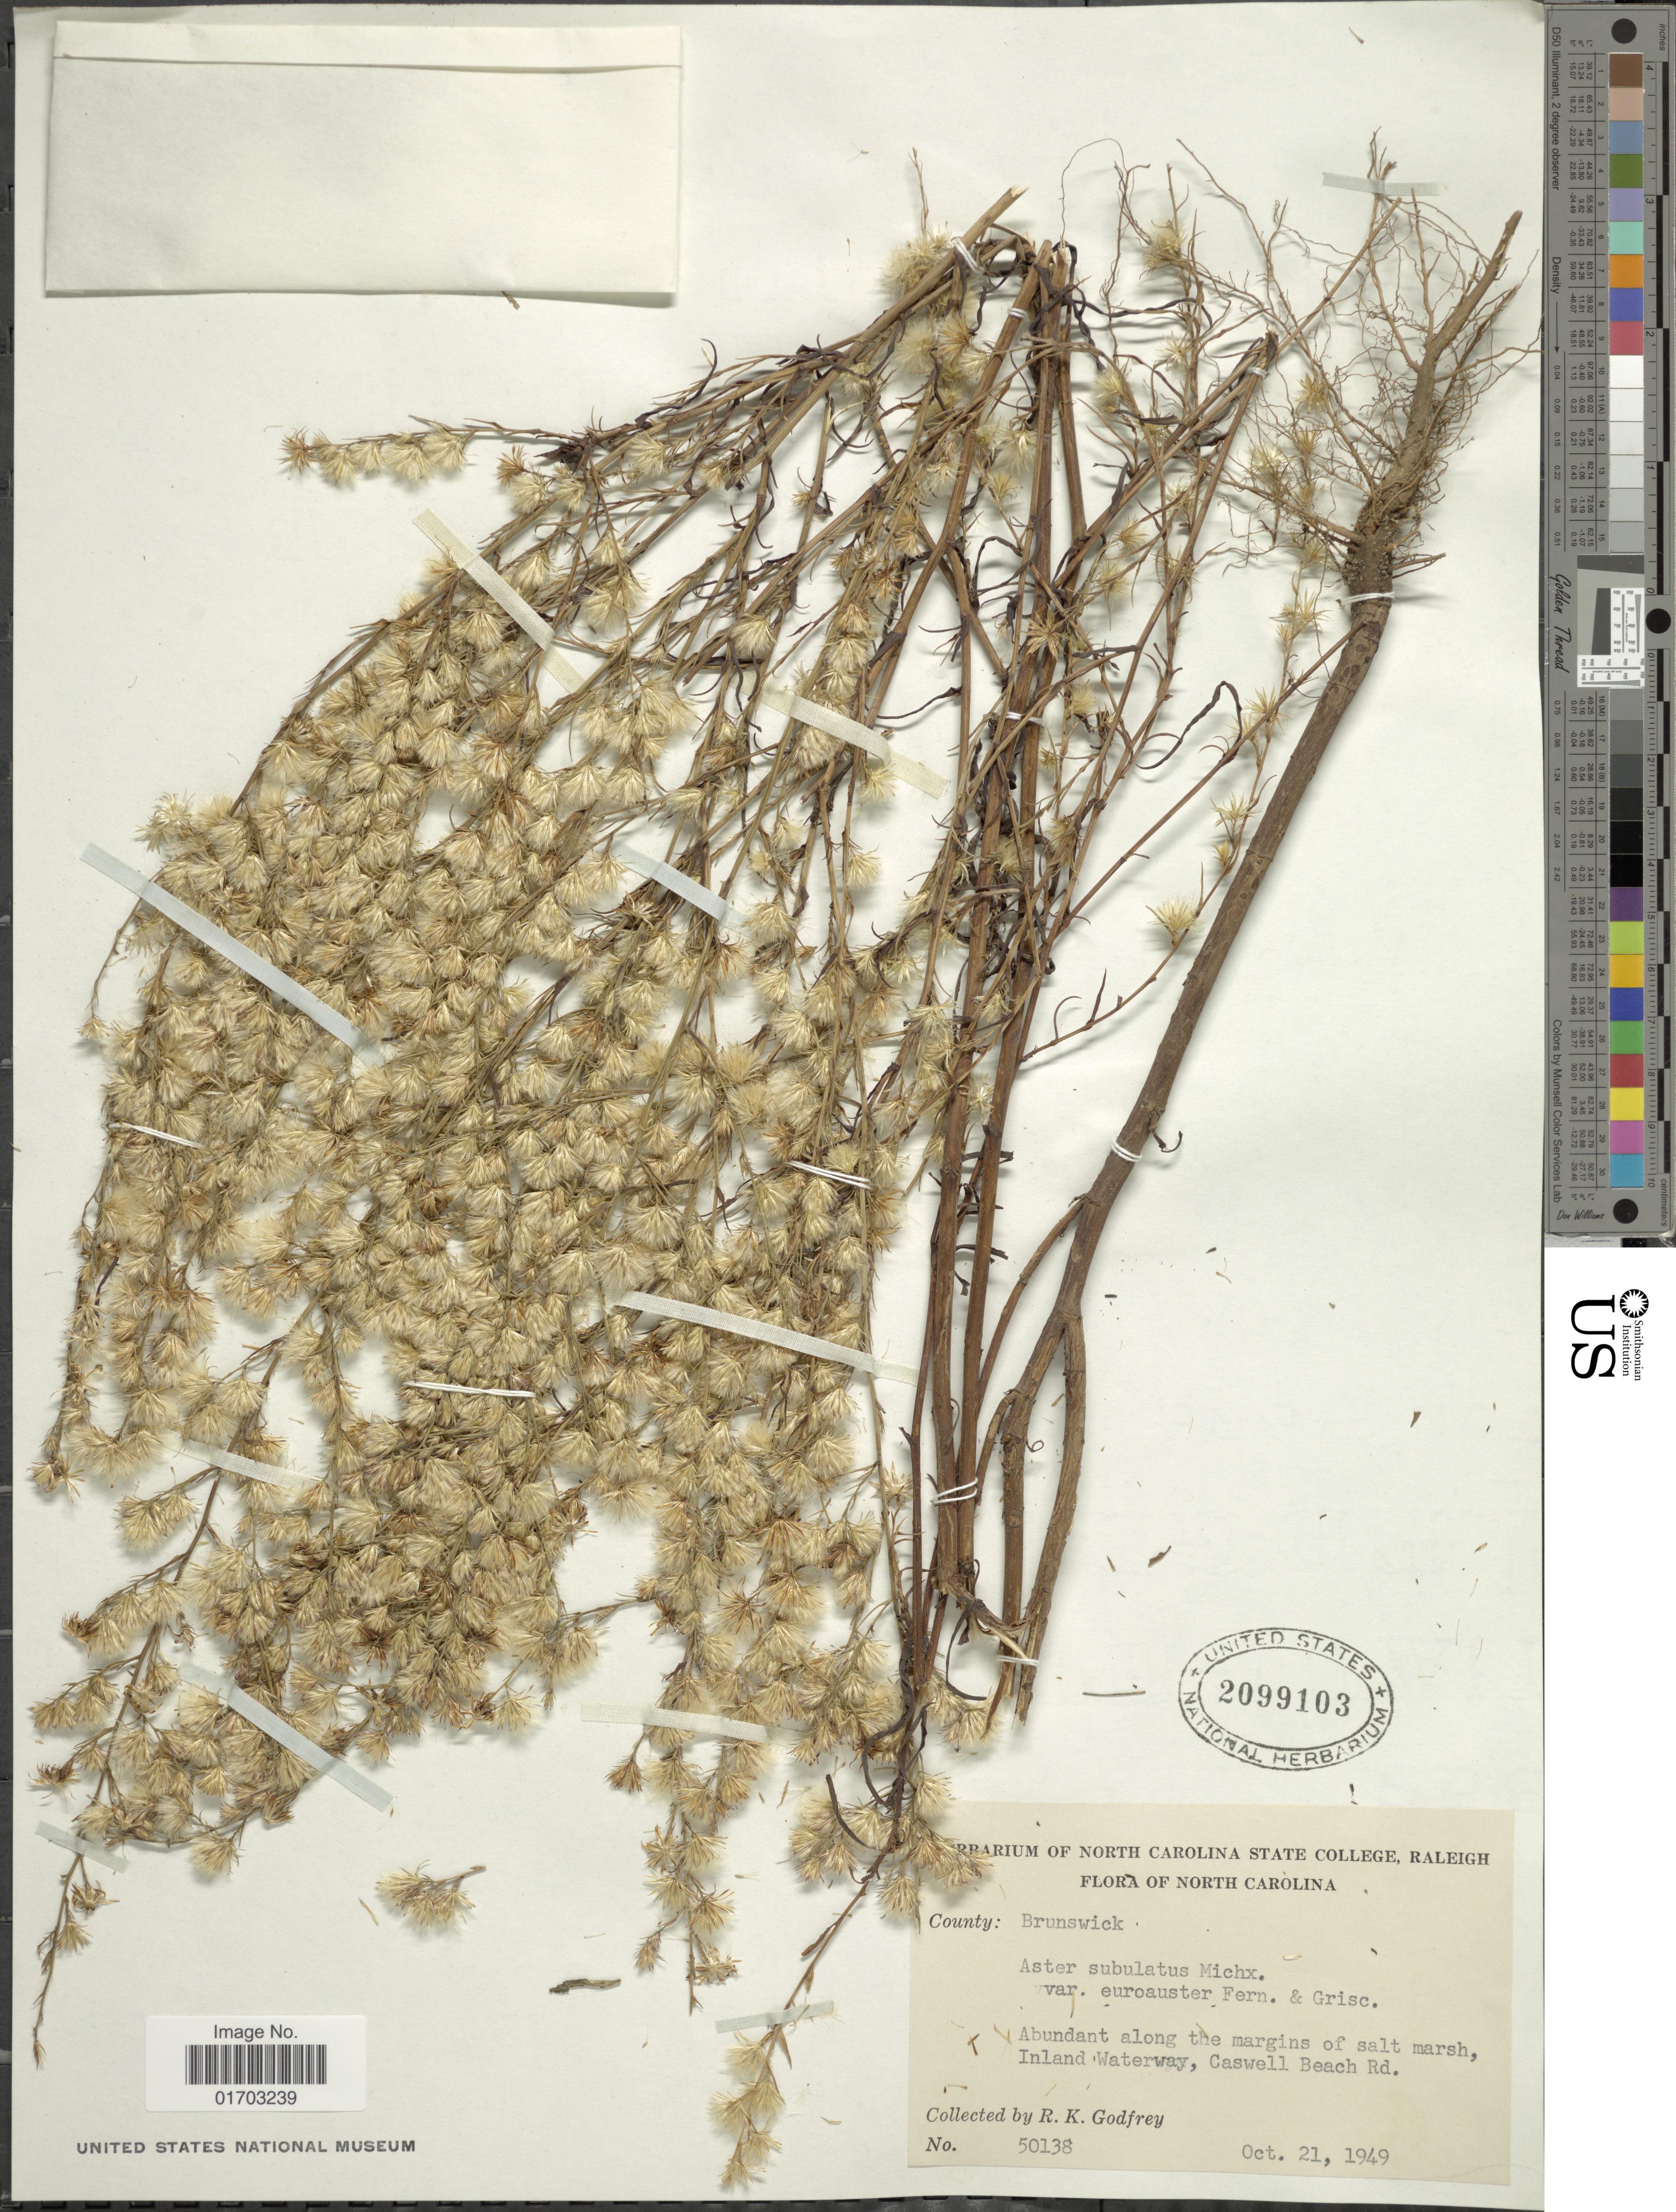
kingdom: Plantae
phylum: Tracheophyta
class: Magnoliopsida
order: Asterales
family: Asteraceae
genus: Symphyotrichum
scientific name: Symphyotrichum squamatum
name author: (Spreng.) G.L. Nesom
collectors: R. K. Godfrey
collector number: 50138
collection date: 1949-10-21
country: United States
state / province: North Carolina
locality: County: Brunswick, abundant along the margins of salt marsh, Inland Waterway, Caswell Beach Rd.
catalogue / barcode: US 2099103